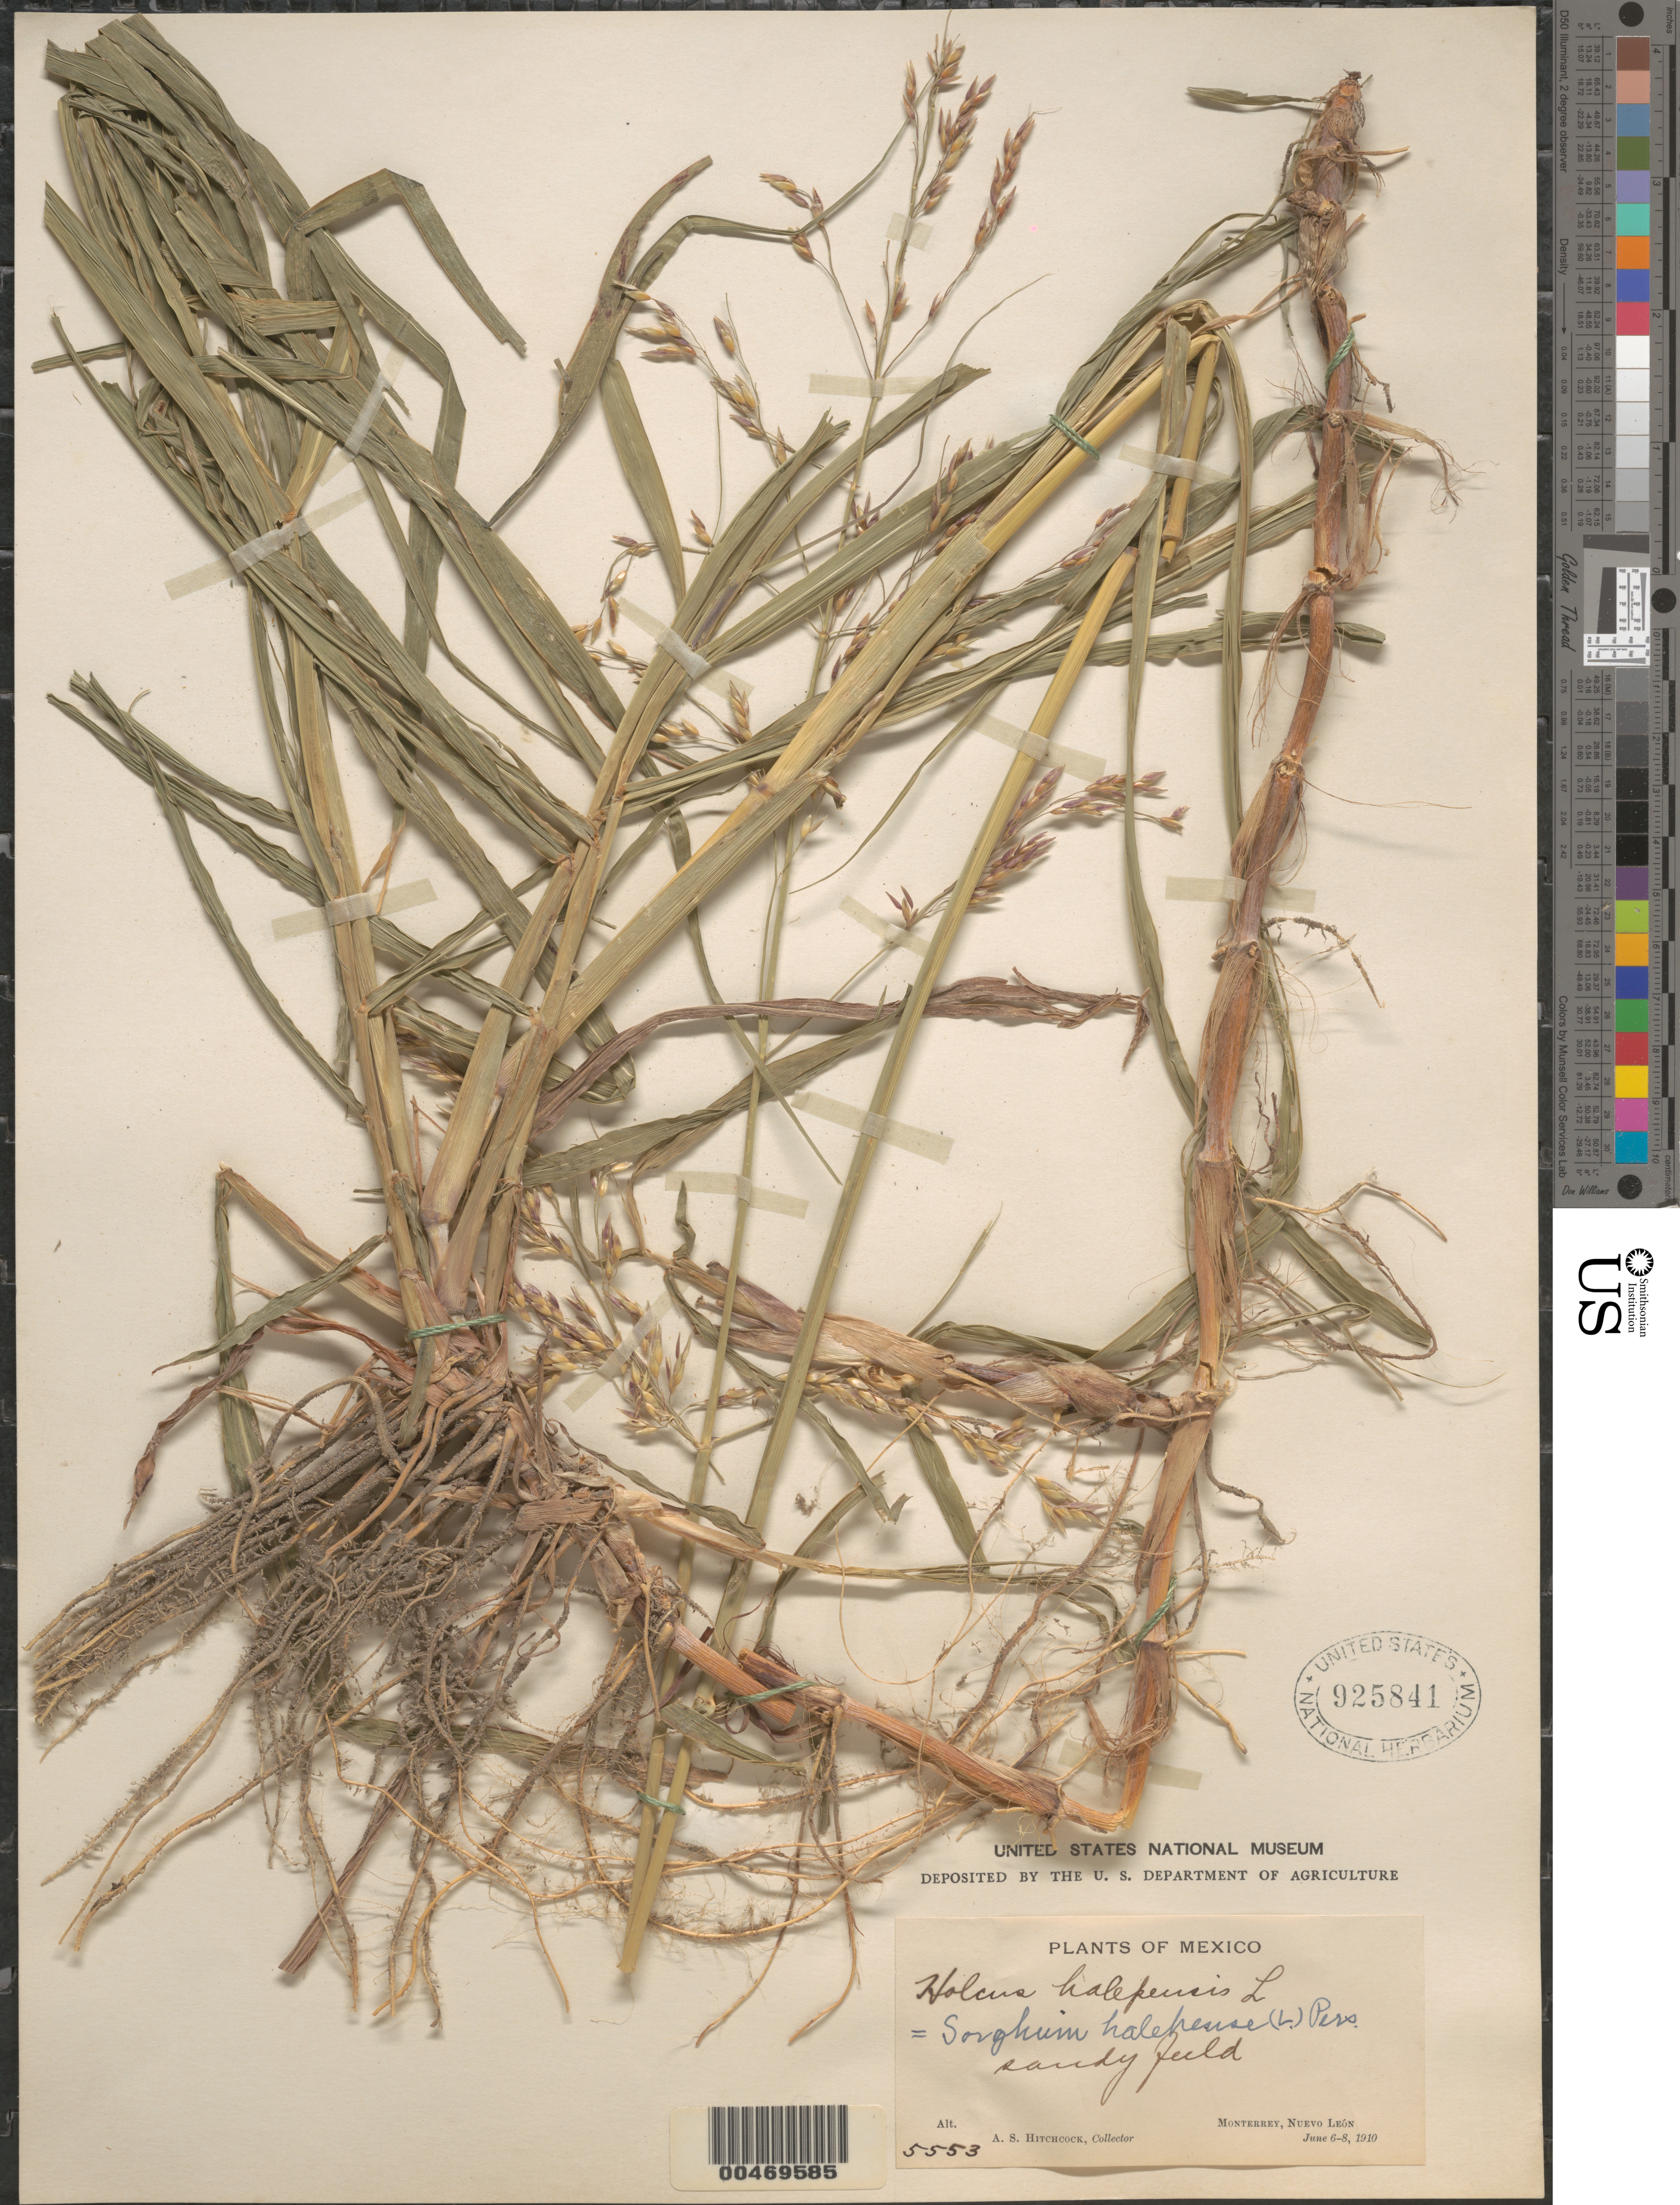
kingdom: Plantae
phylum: Tracheophyta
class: Liliopsida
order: Poales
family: Poaceae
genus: Sorghum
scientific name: Sorghum halepense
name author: (L.) Pers.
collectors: A. S. Hitchcock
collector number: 5553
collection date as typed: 6 Jun 1910 to 8 Jun 1910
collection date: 1910-06-06/1910-06-08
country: Mexico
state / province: Nuevo León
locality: Monterrey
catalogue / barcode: US 925841